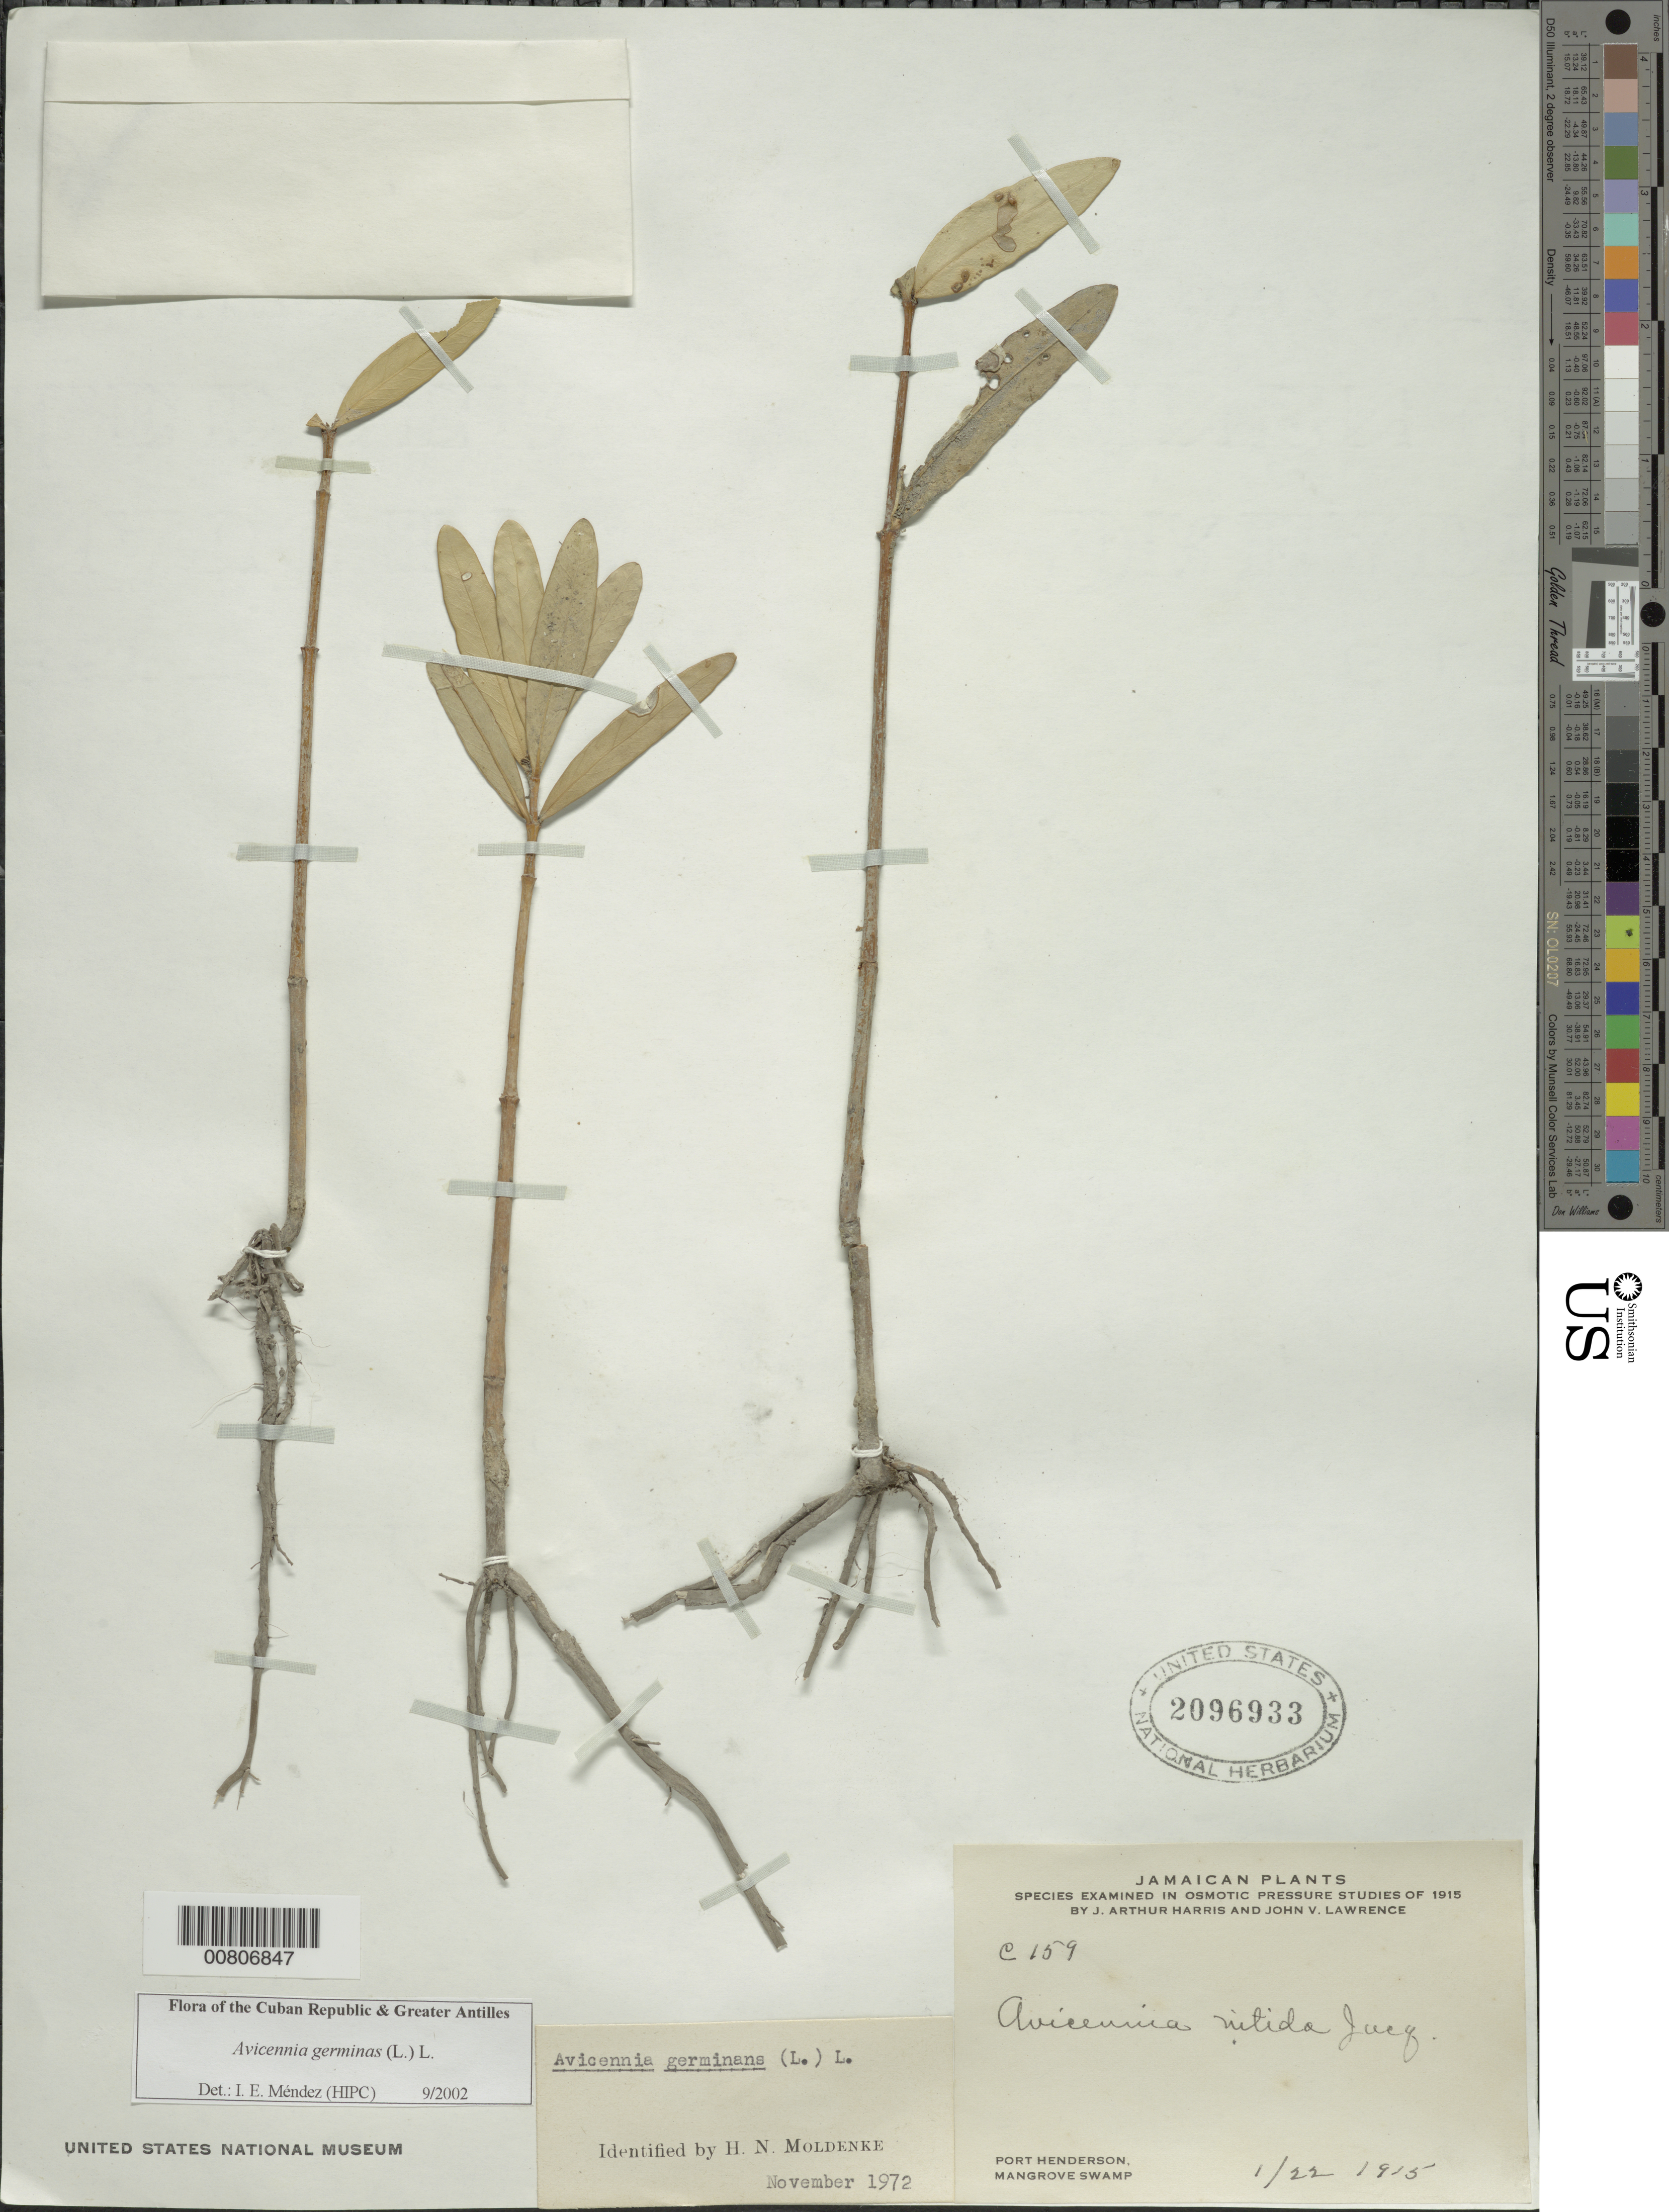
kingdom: Plantae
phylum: Tracheophyta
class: Magnoliopsida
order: Lamiales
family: Acanthaceae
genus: Avicennia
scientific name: Avicennia germinans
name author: (L.) L.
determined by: Méndez, Isidro E., (HIPC)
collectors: J. A. Harris & J. Lawrence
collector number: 159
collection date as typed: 22 Jan 1915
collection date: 1915-01-22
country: Jamaica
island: Jamaica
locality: Port Henderson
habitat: Mangrove swamp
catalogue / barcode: US 2096933